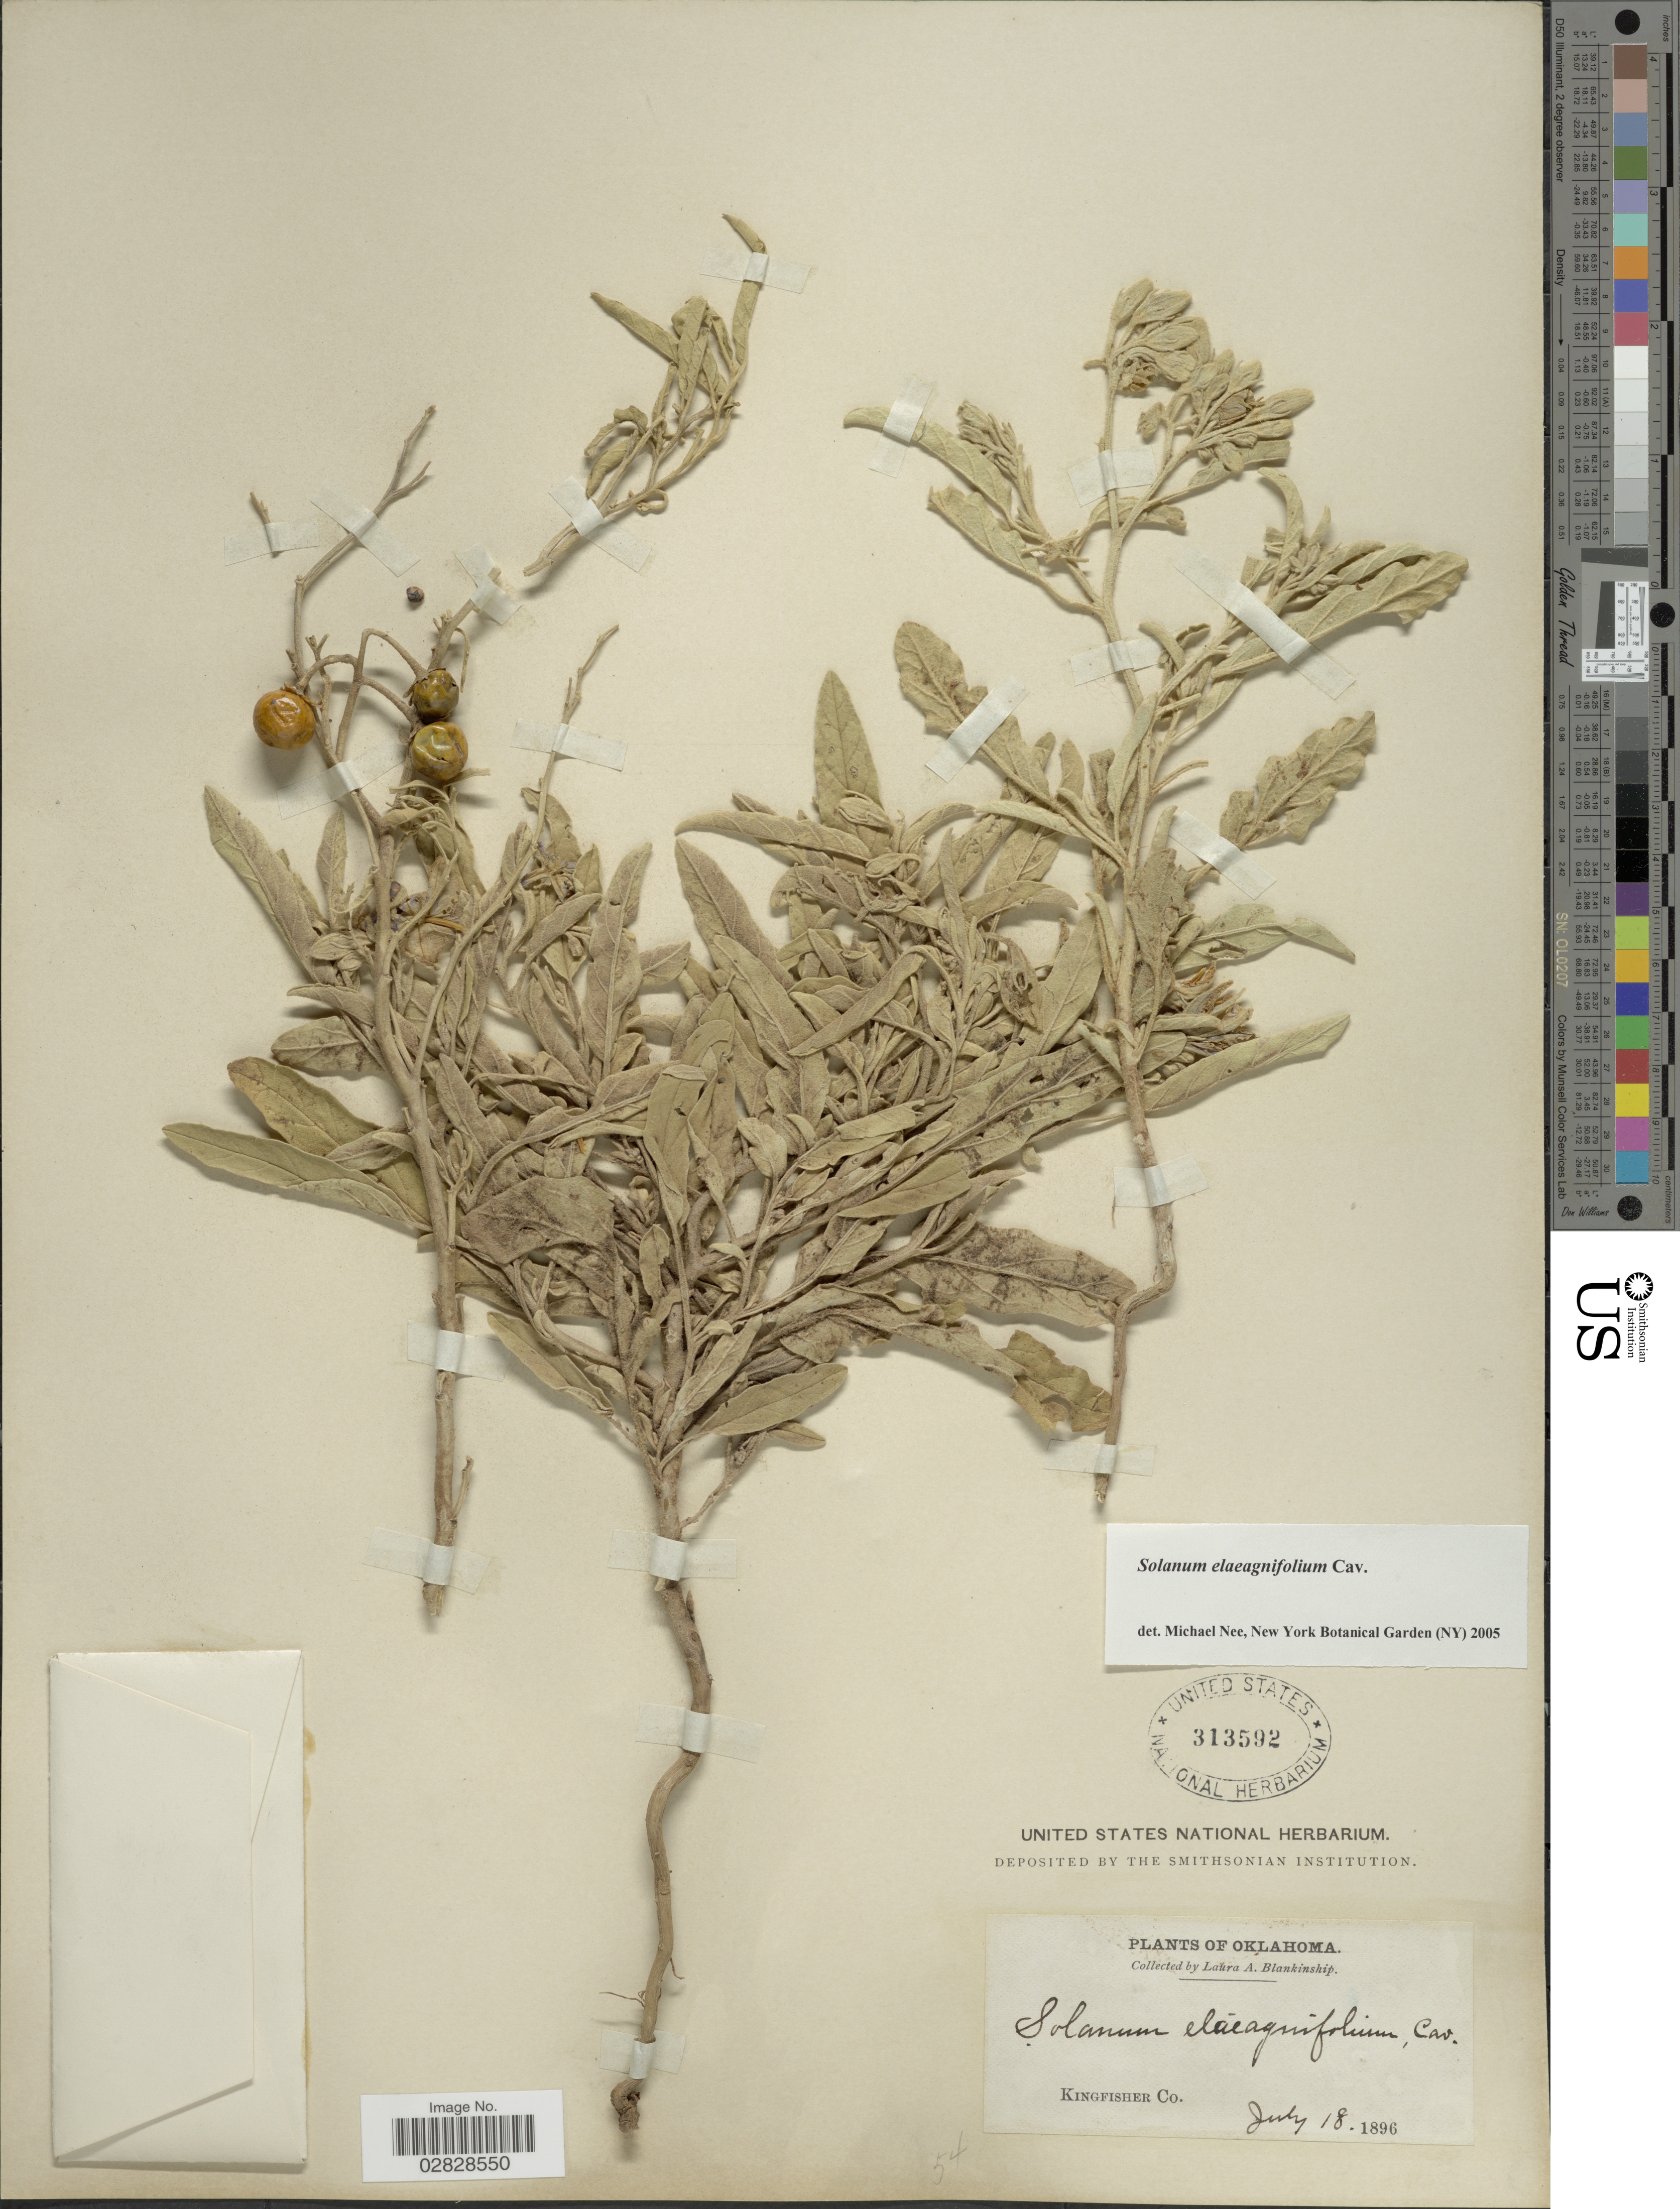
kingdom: Plantae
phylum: Tracheophyta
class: Magnoliopsida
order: Solanales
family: Solanaceae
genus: Solanum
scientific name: Solanum elaeagnifolium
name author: Cav.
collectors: L. A. Blankinship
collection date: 1896-07-18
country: United States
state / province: Oklahoma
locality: Kingfisher Co.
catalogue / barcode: US 313592